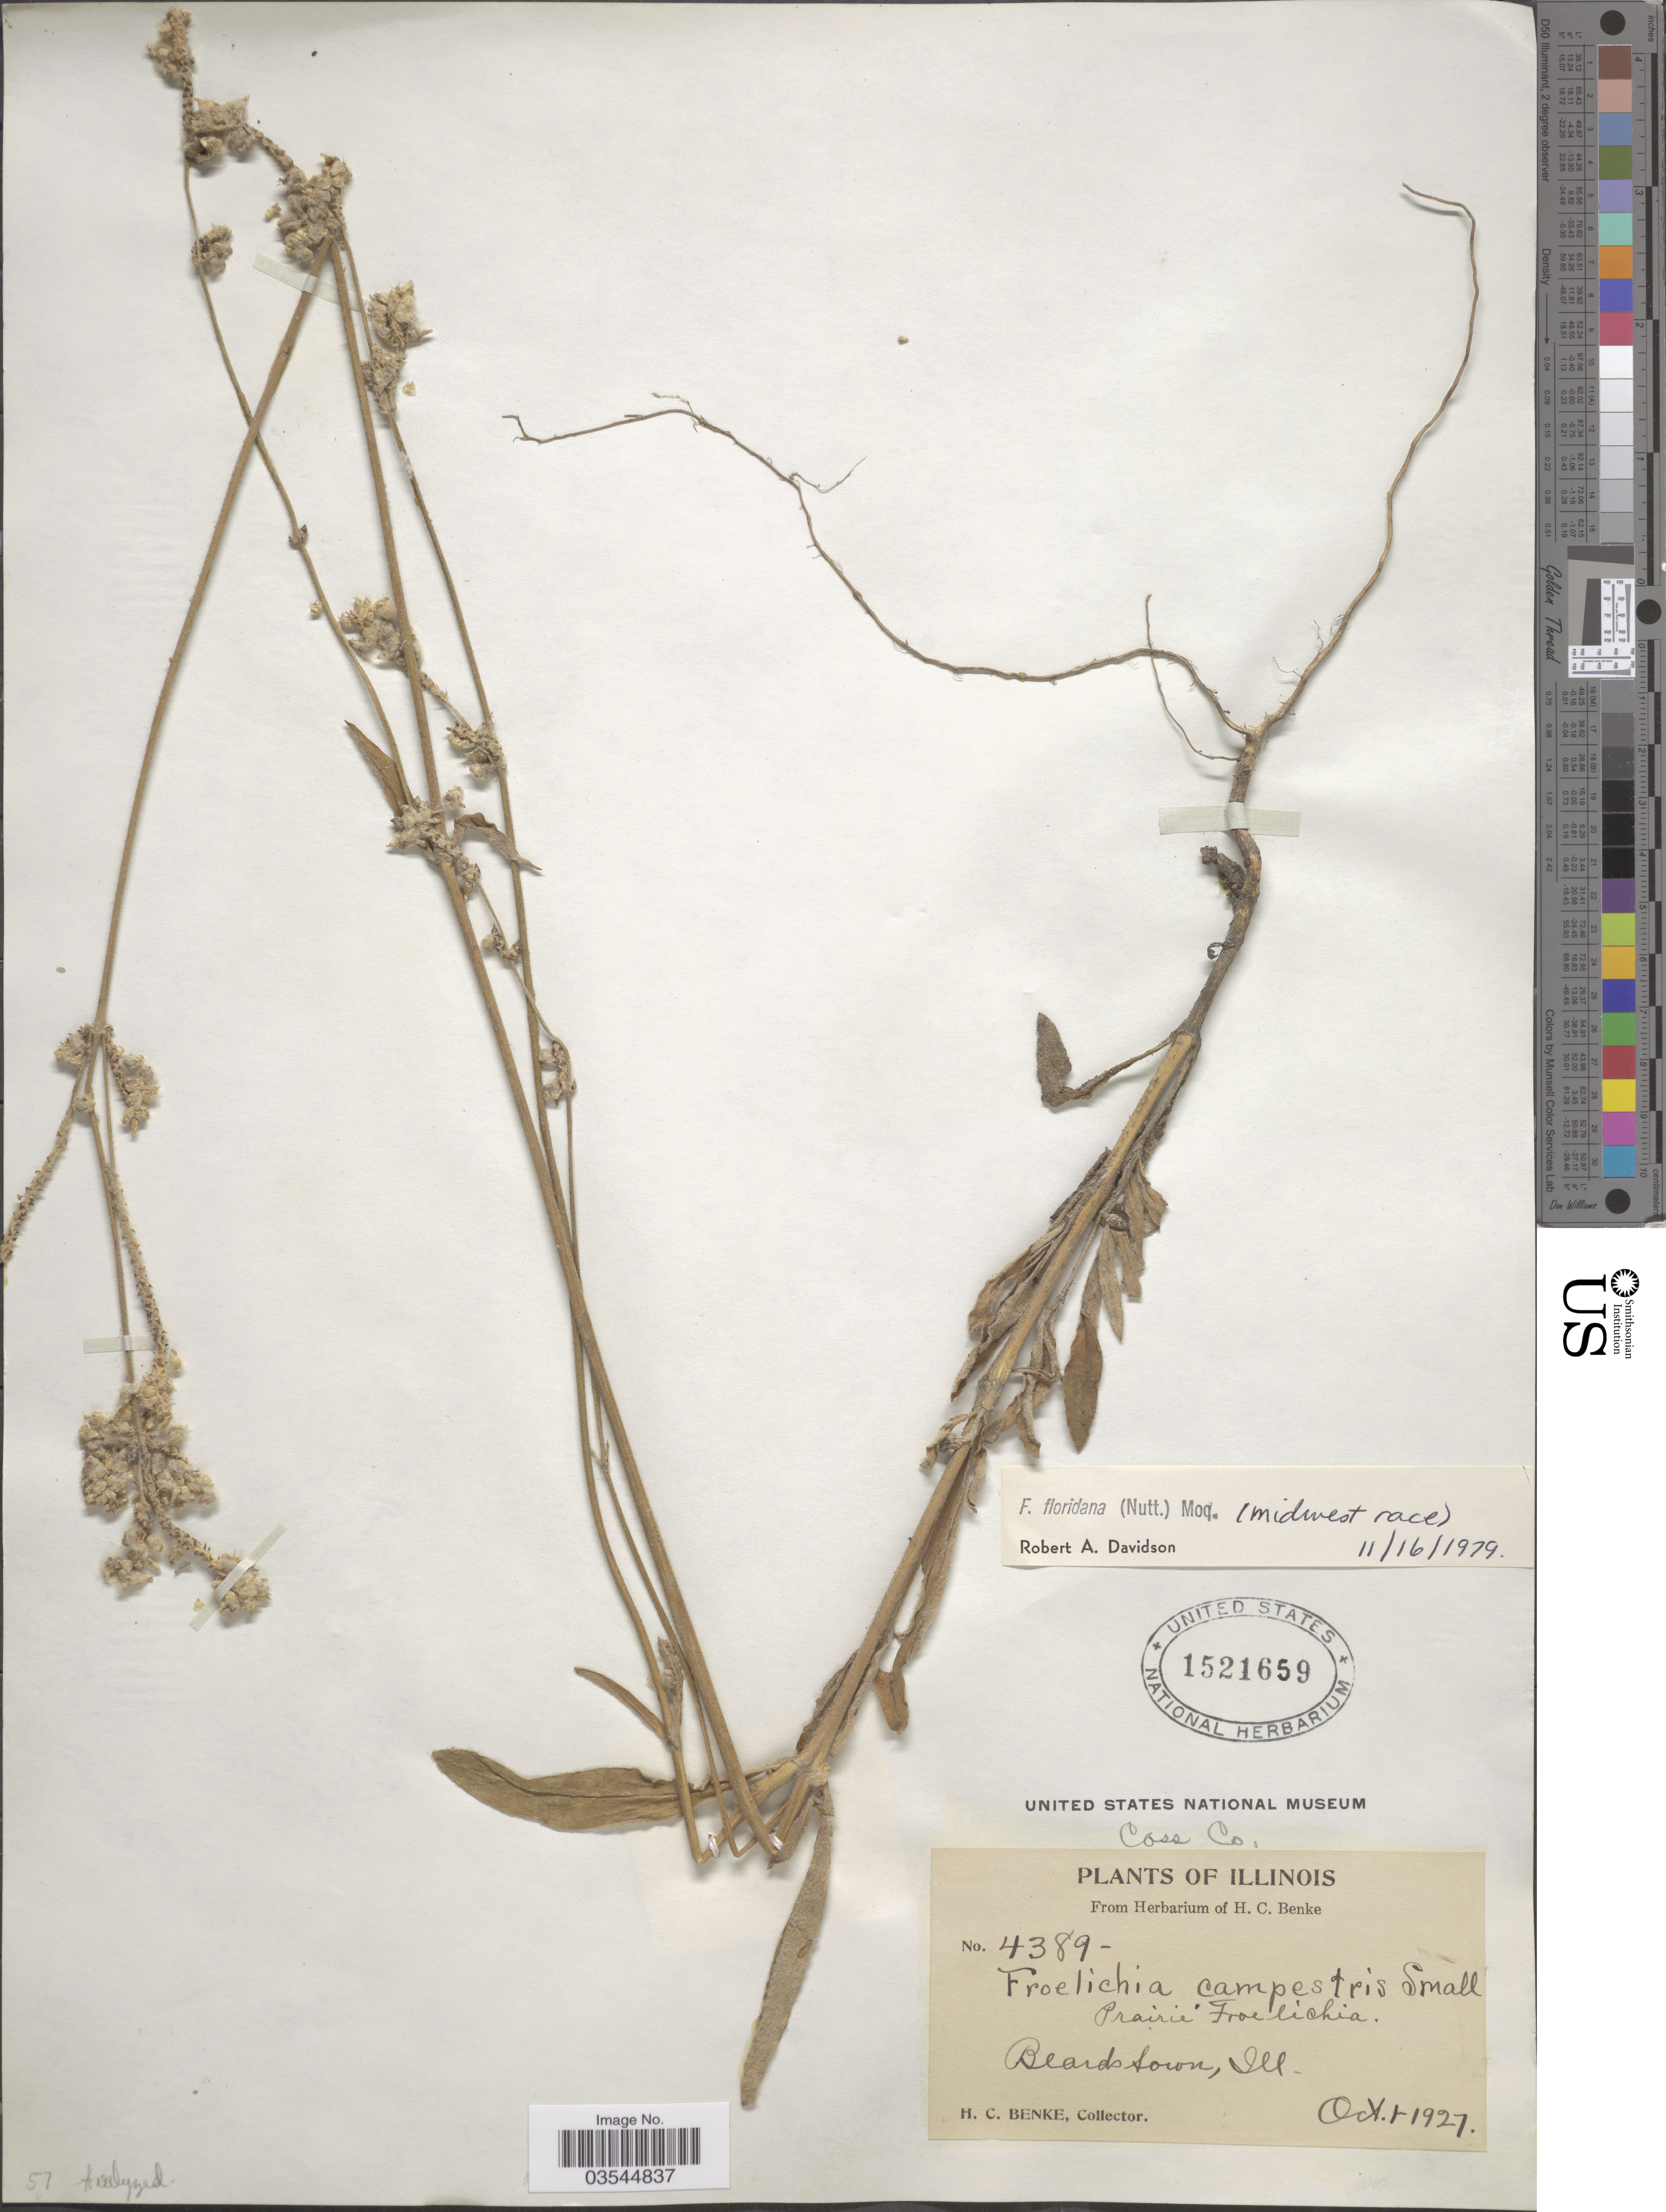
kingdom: Plantae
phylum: Tracheophyta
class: Magnoliopsida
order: Caryophyllales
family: Amaranthaceae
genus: Froelichia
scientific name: Froelichia floridana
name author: (Nutt.) Moq.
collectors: H. Benke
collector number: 4389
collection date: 1927-10-01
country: United States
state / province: Illinois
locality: Cass Co. Beardstown.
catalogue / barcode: US 1521659